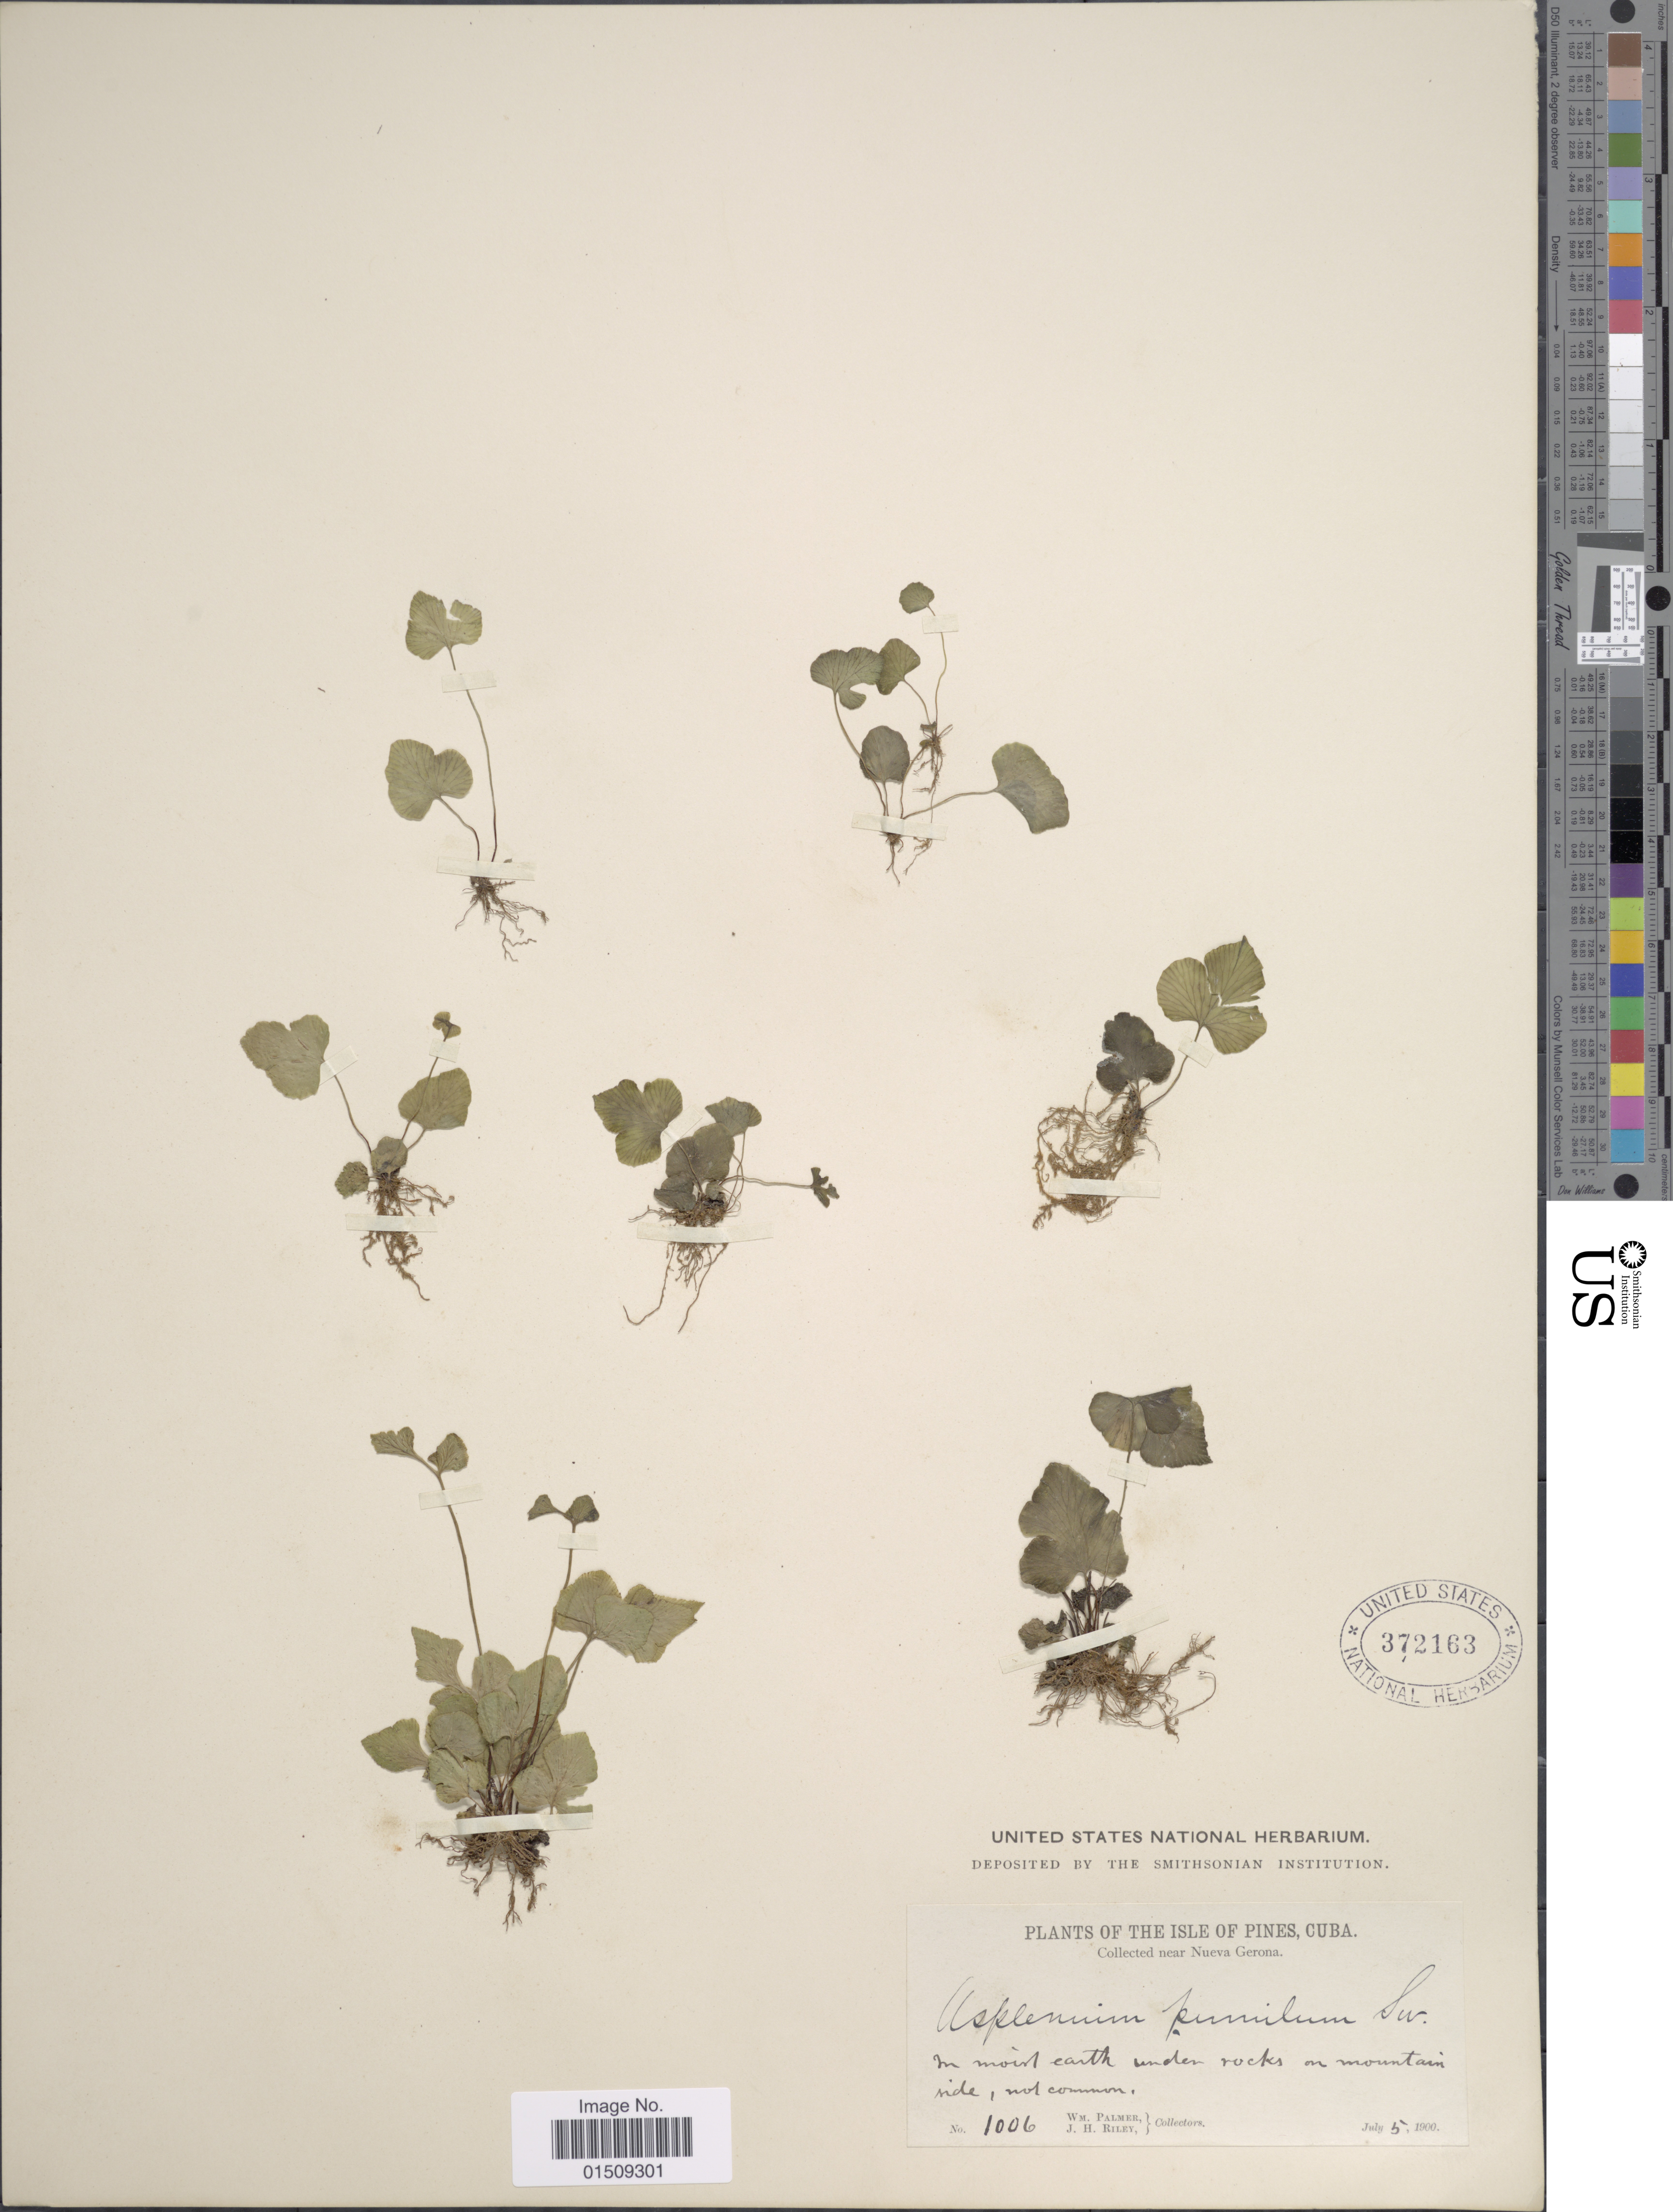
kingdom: Plantae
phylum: Tracheophyta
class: Polypodiopsida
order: Polypodiales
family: Aspleniaceae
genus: Asplenium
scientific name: Asplenium pumilum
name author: Sw.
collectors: W. Palmer & J. H. Riley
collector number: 1006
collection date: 1900-07-05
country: Cuba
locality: The Isle of Pines. Near Gerona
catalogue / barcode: US 372163